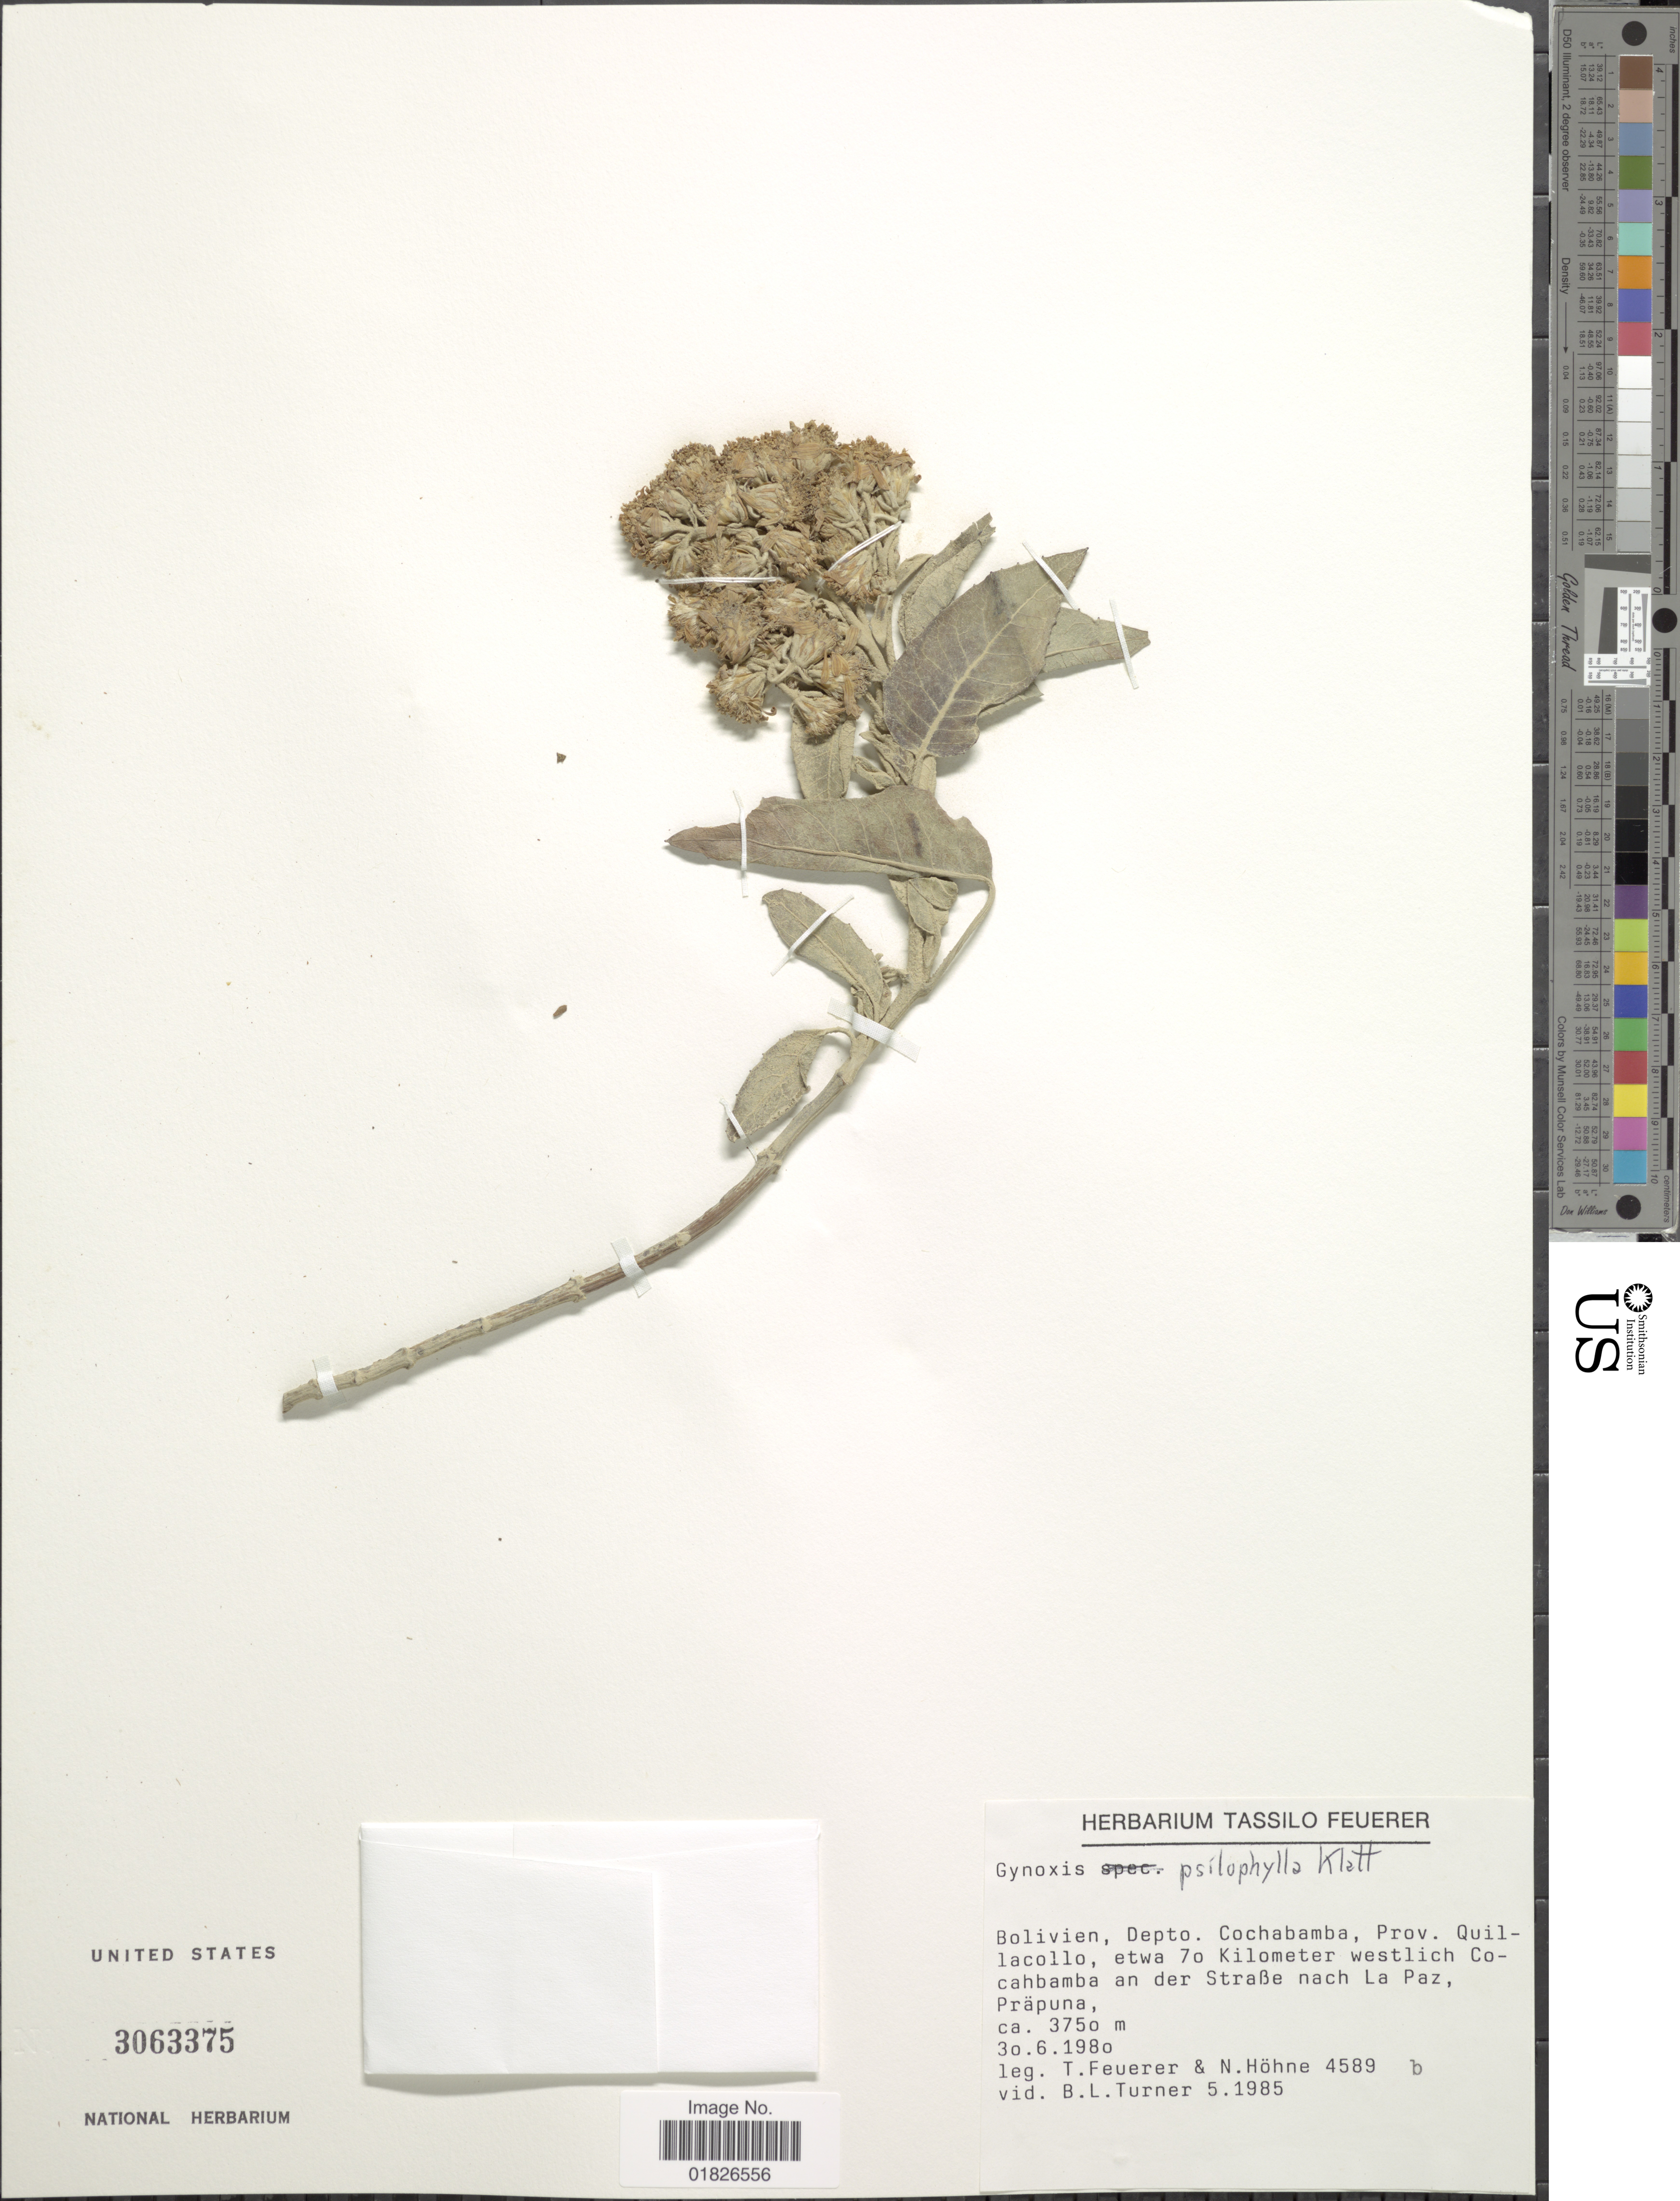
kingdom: Plantae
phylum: Tracheophyta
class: Magnoliopsida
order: Asterales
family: Asteraceae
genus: Gynoxys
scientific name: Gynoxys psilophylla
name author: Klatt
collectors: T. Feuerer & N. Hohne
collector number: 4589b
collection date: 1980-06-30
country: Bolivia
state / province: Cochabamba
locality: Prov. Quillacollo, etwa 70 kilometer westlich Cochabamba an der Strabe nach La Paz, Prapuna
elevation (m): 3750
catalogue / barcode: US 3063375